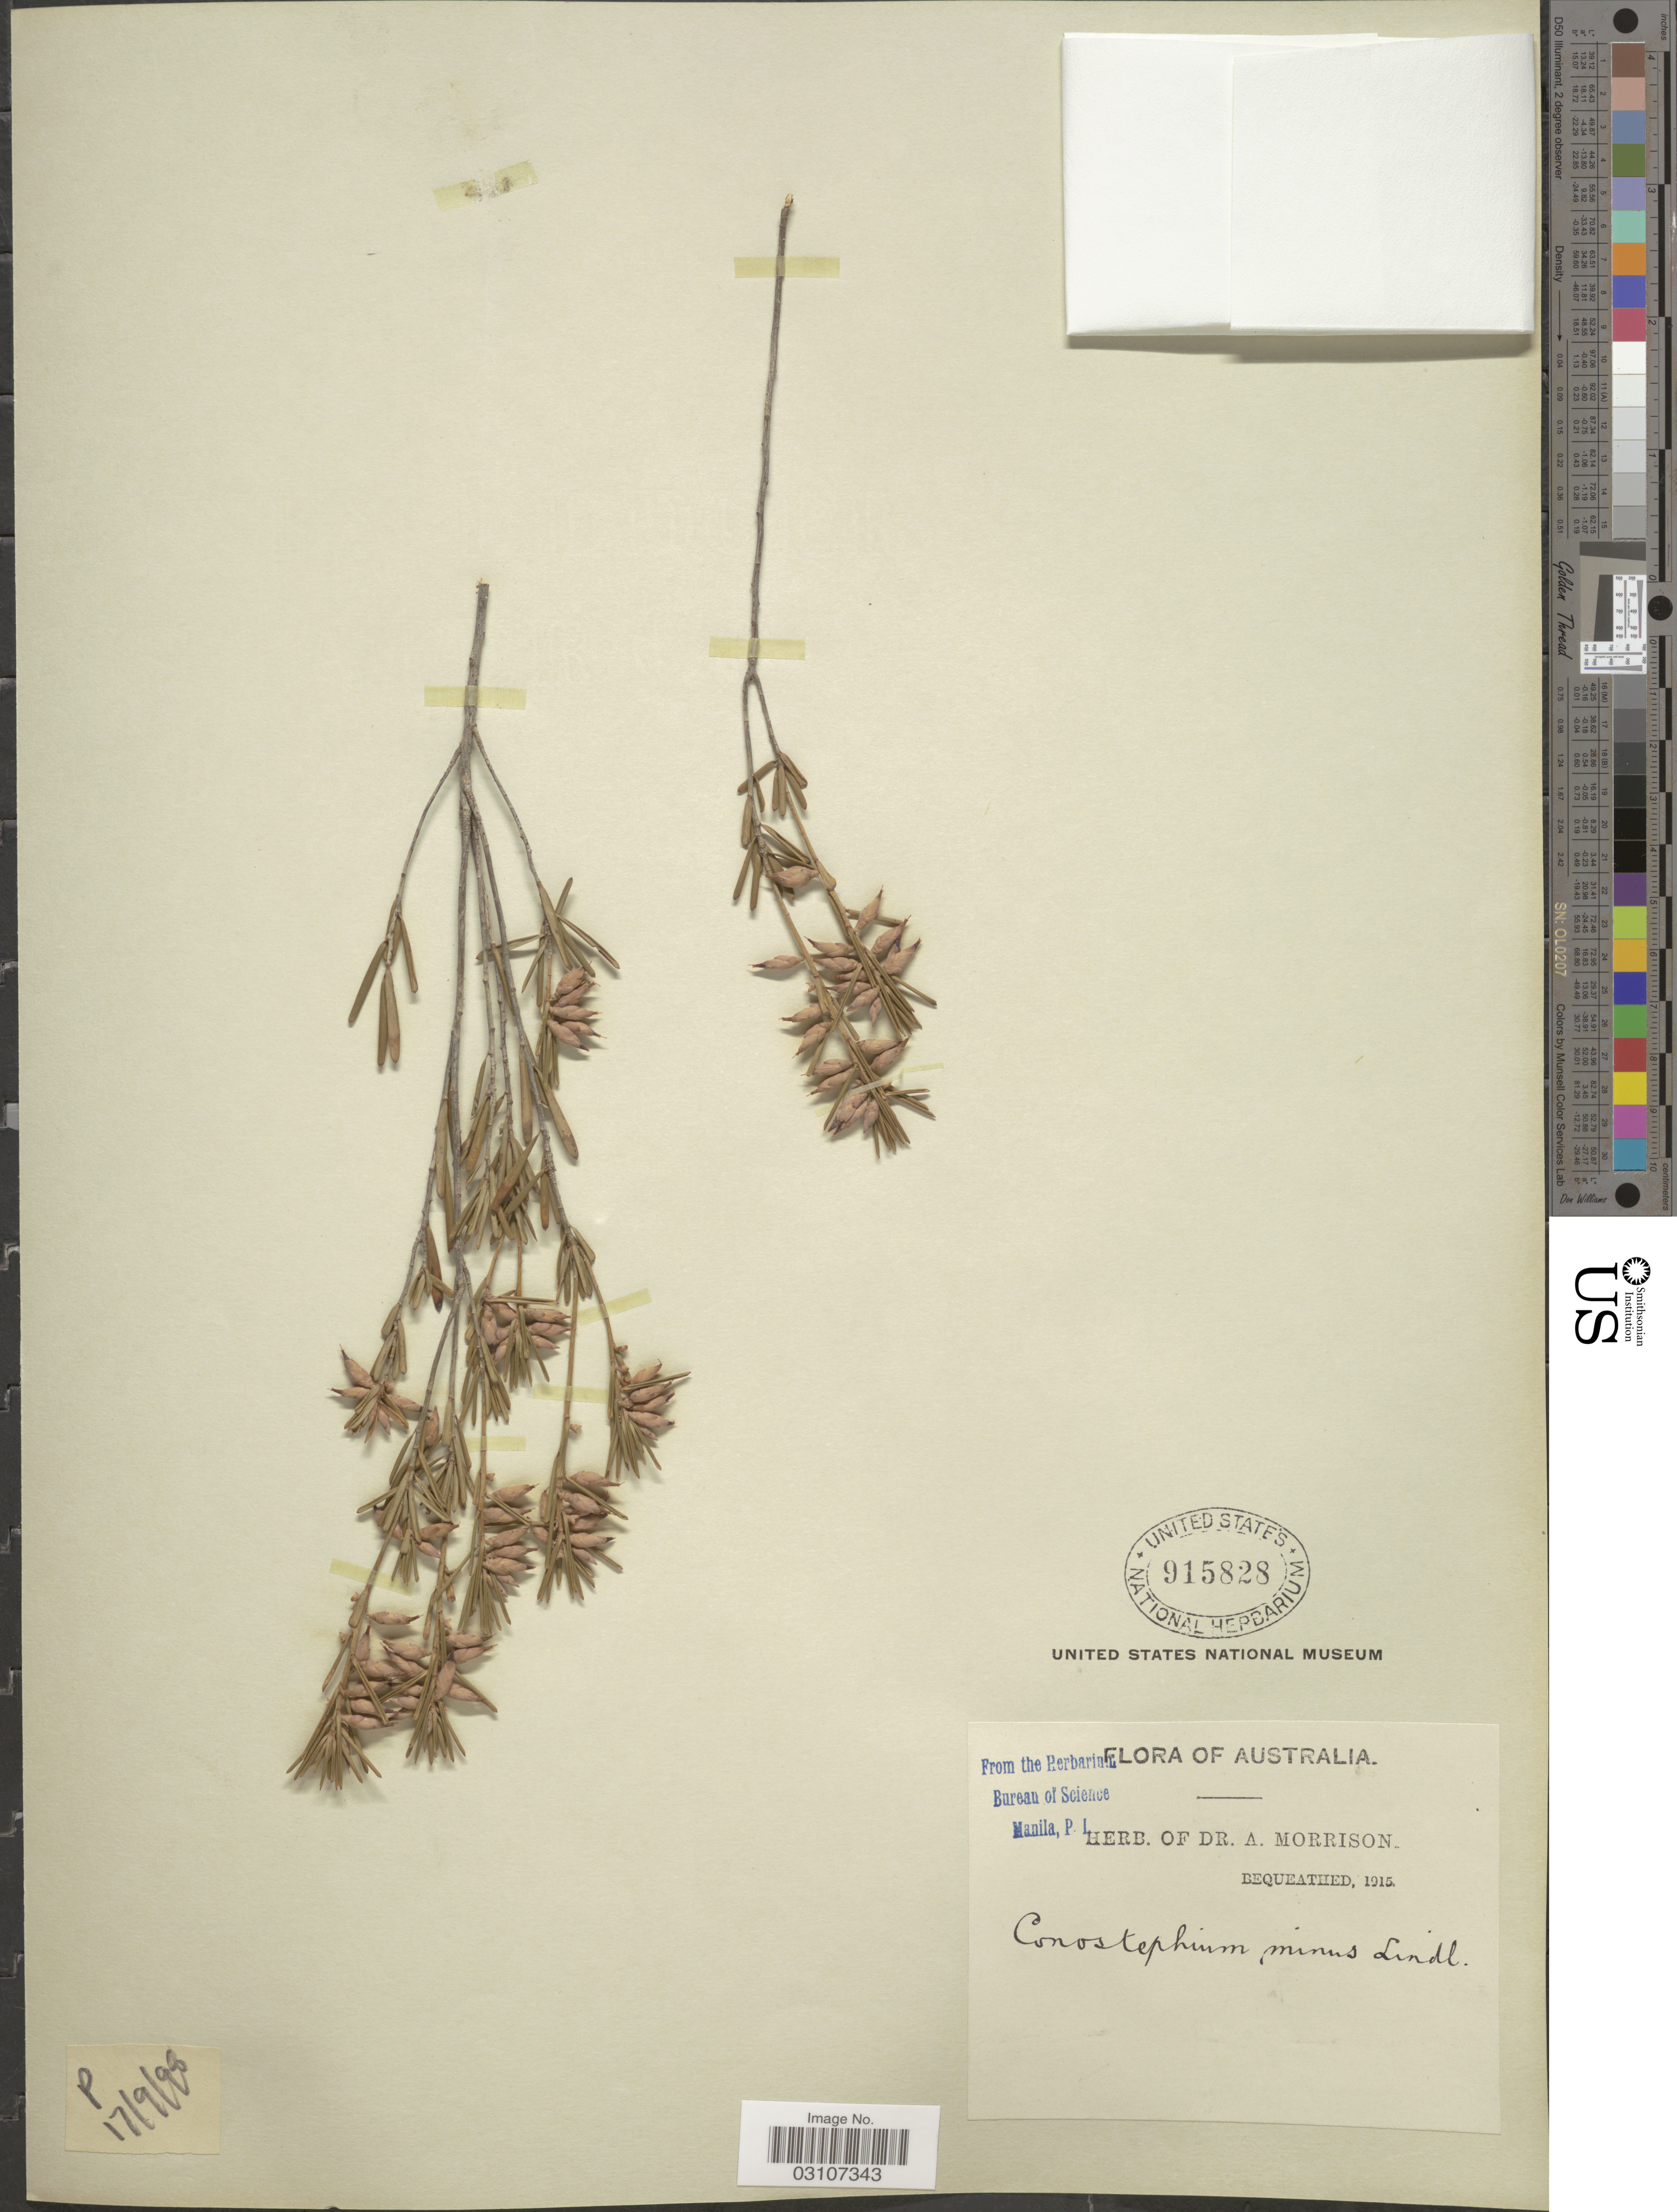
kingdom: Plantae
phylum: Tracheophyta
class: Magnoliopsida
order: Ericales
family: Ericaceae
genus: Conostephium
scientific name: Conostephium minus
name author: Lindl.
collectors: ex herb. Dr. A. Morrison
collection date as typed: Transcribed d/m/y: 17/9/98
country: Australia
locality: P.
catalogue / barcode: US 915828